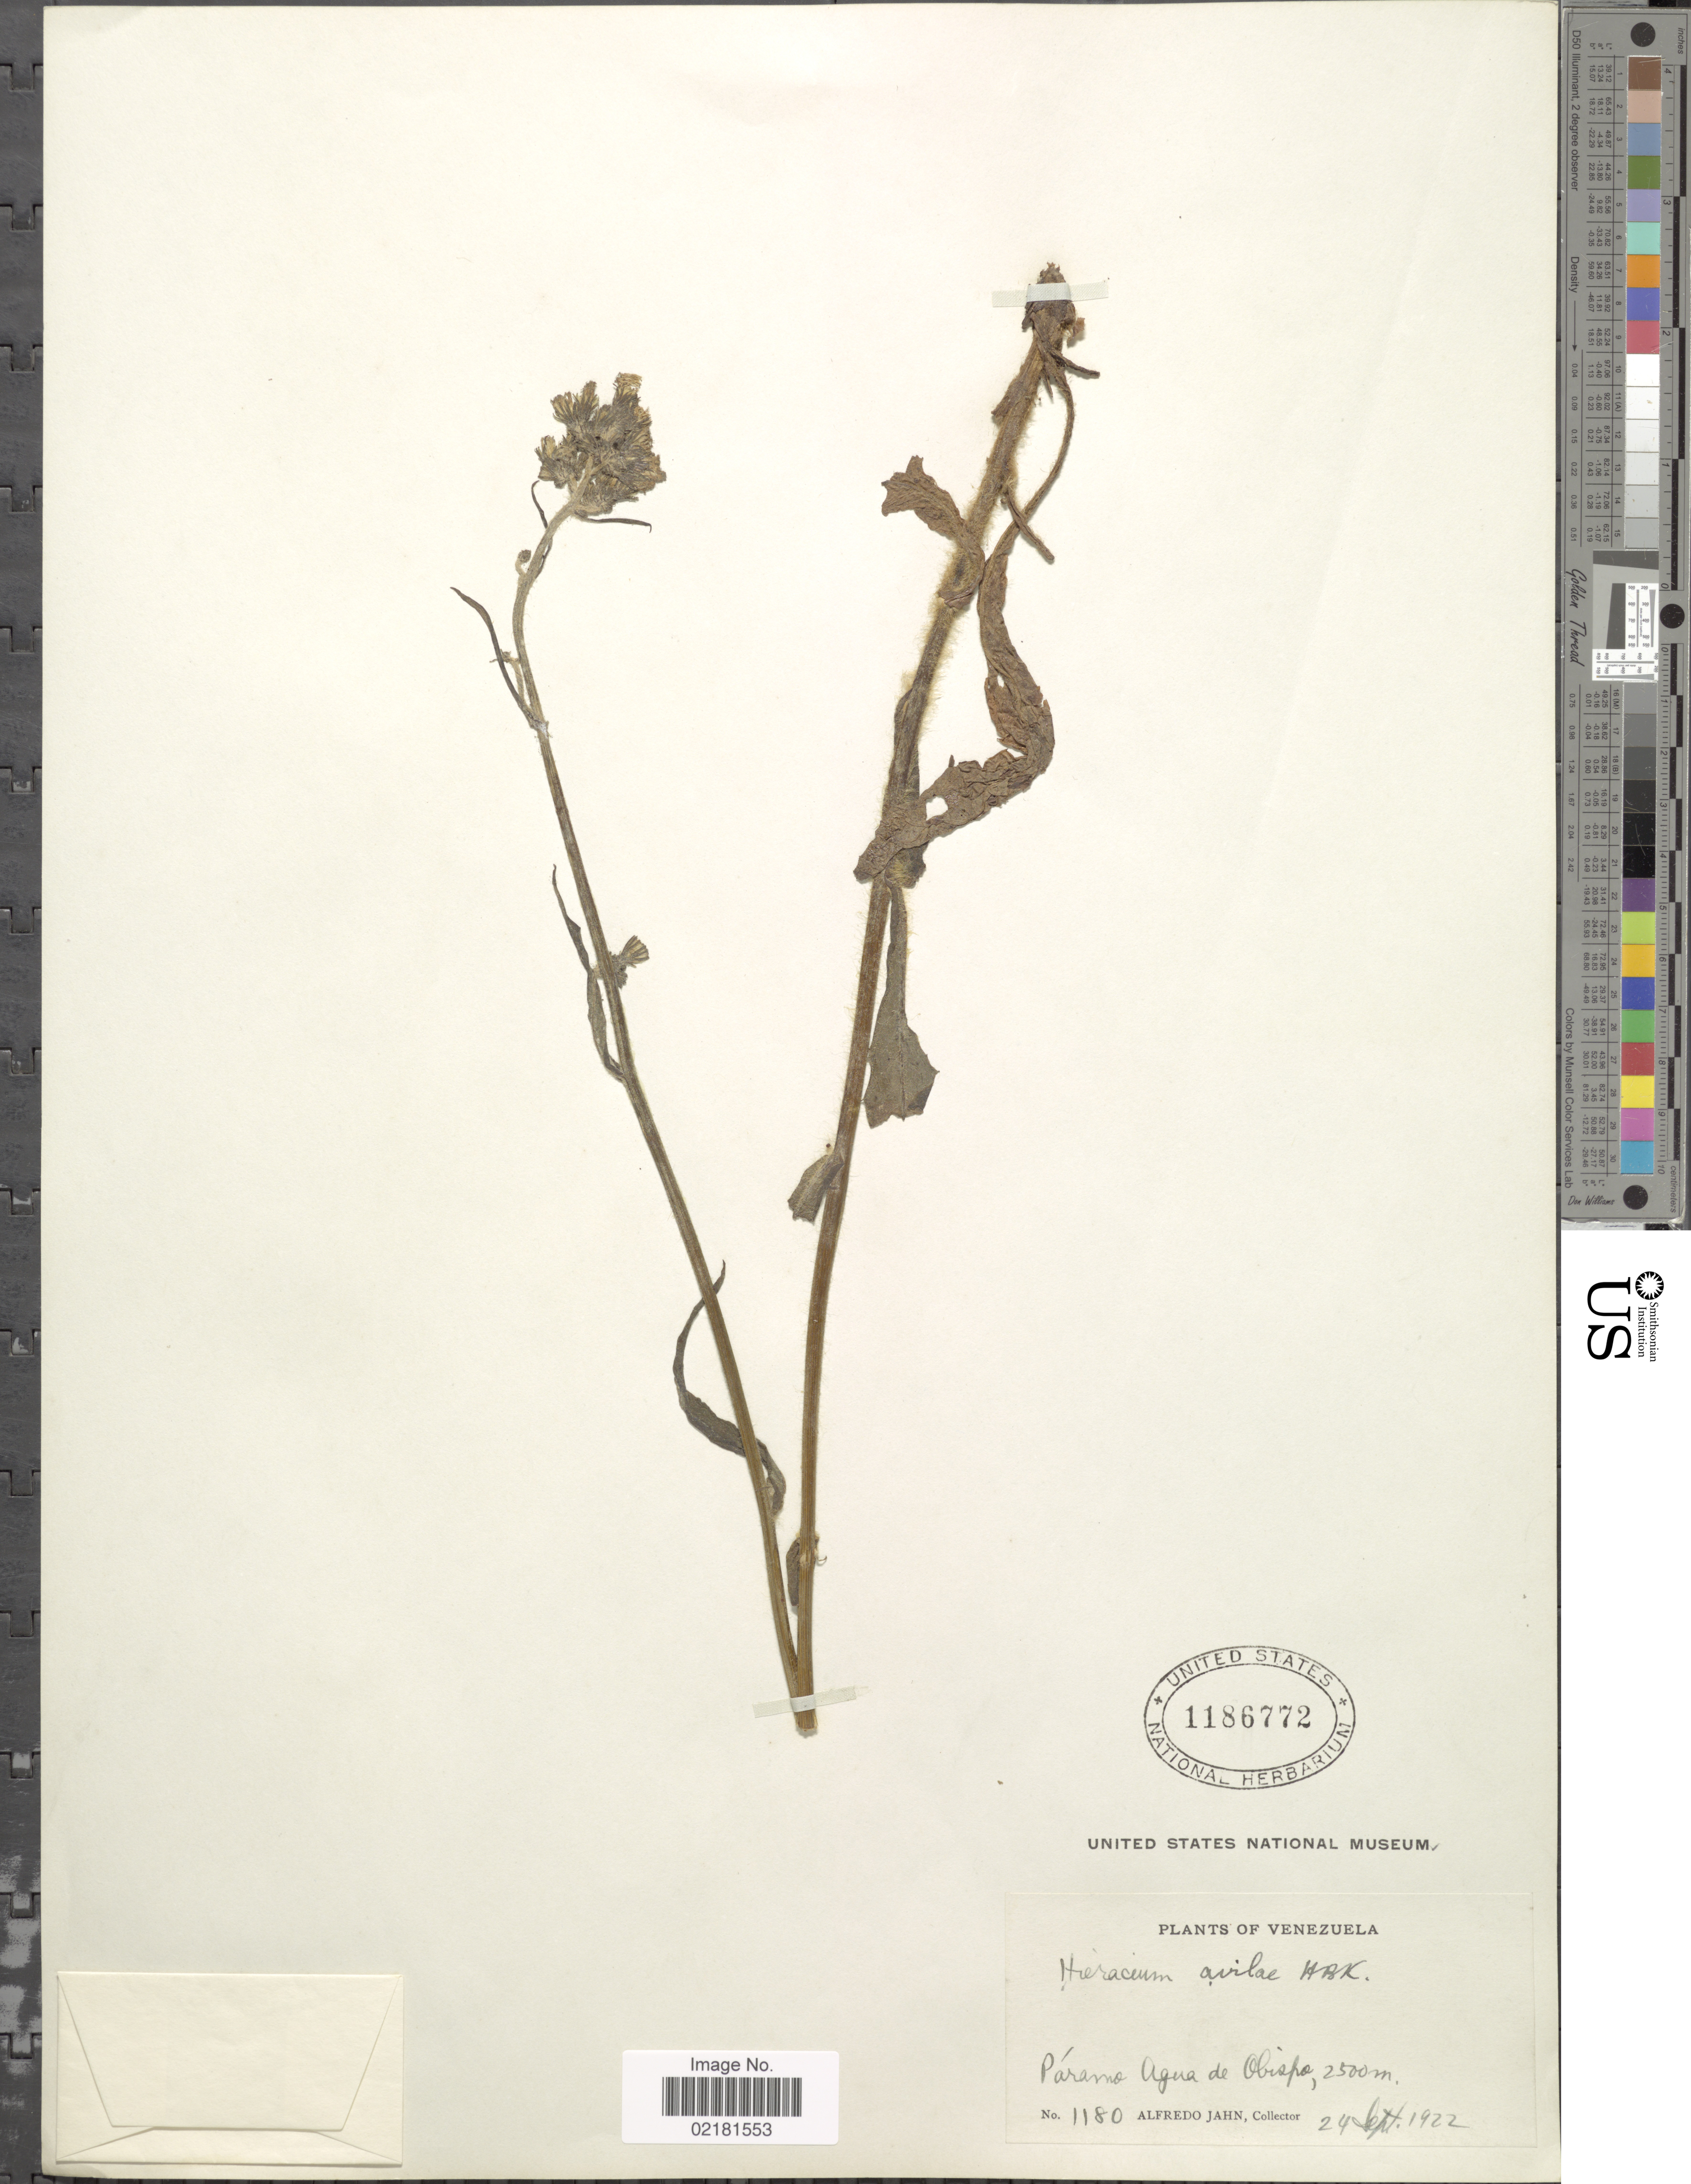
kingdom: Plantae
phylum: Tracheophyta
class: Magnoliopsida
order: Asterales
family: Asteraceae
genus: Hieracium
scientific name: Hieracium avilae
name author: Kunth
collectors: A. Jahn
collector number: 1180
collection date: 1922-09-24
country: Venezuela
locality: Paramo Agua de Obispo.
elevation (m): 2500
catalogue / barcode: US 1186772